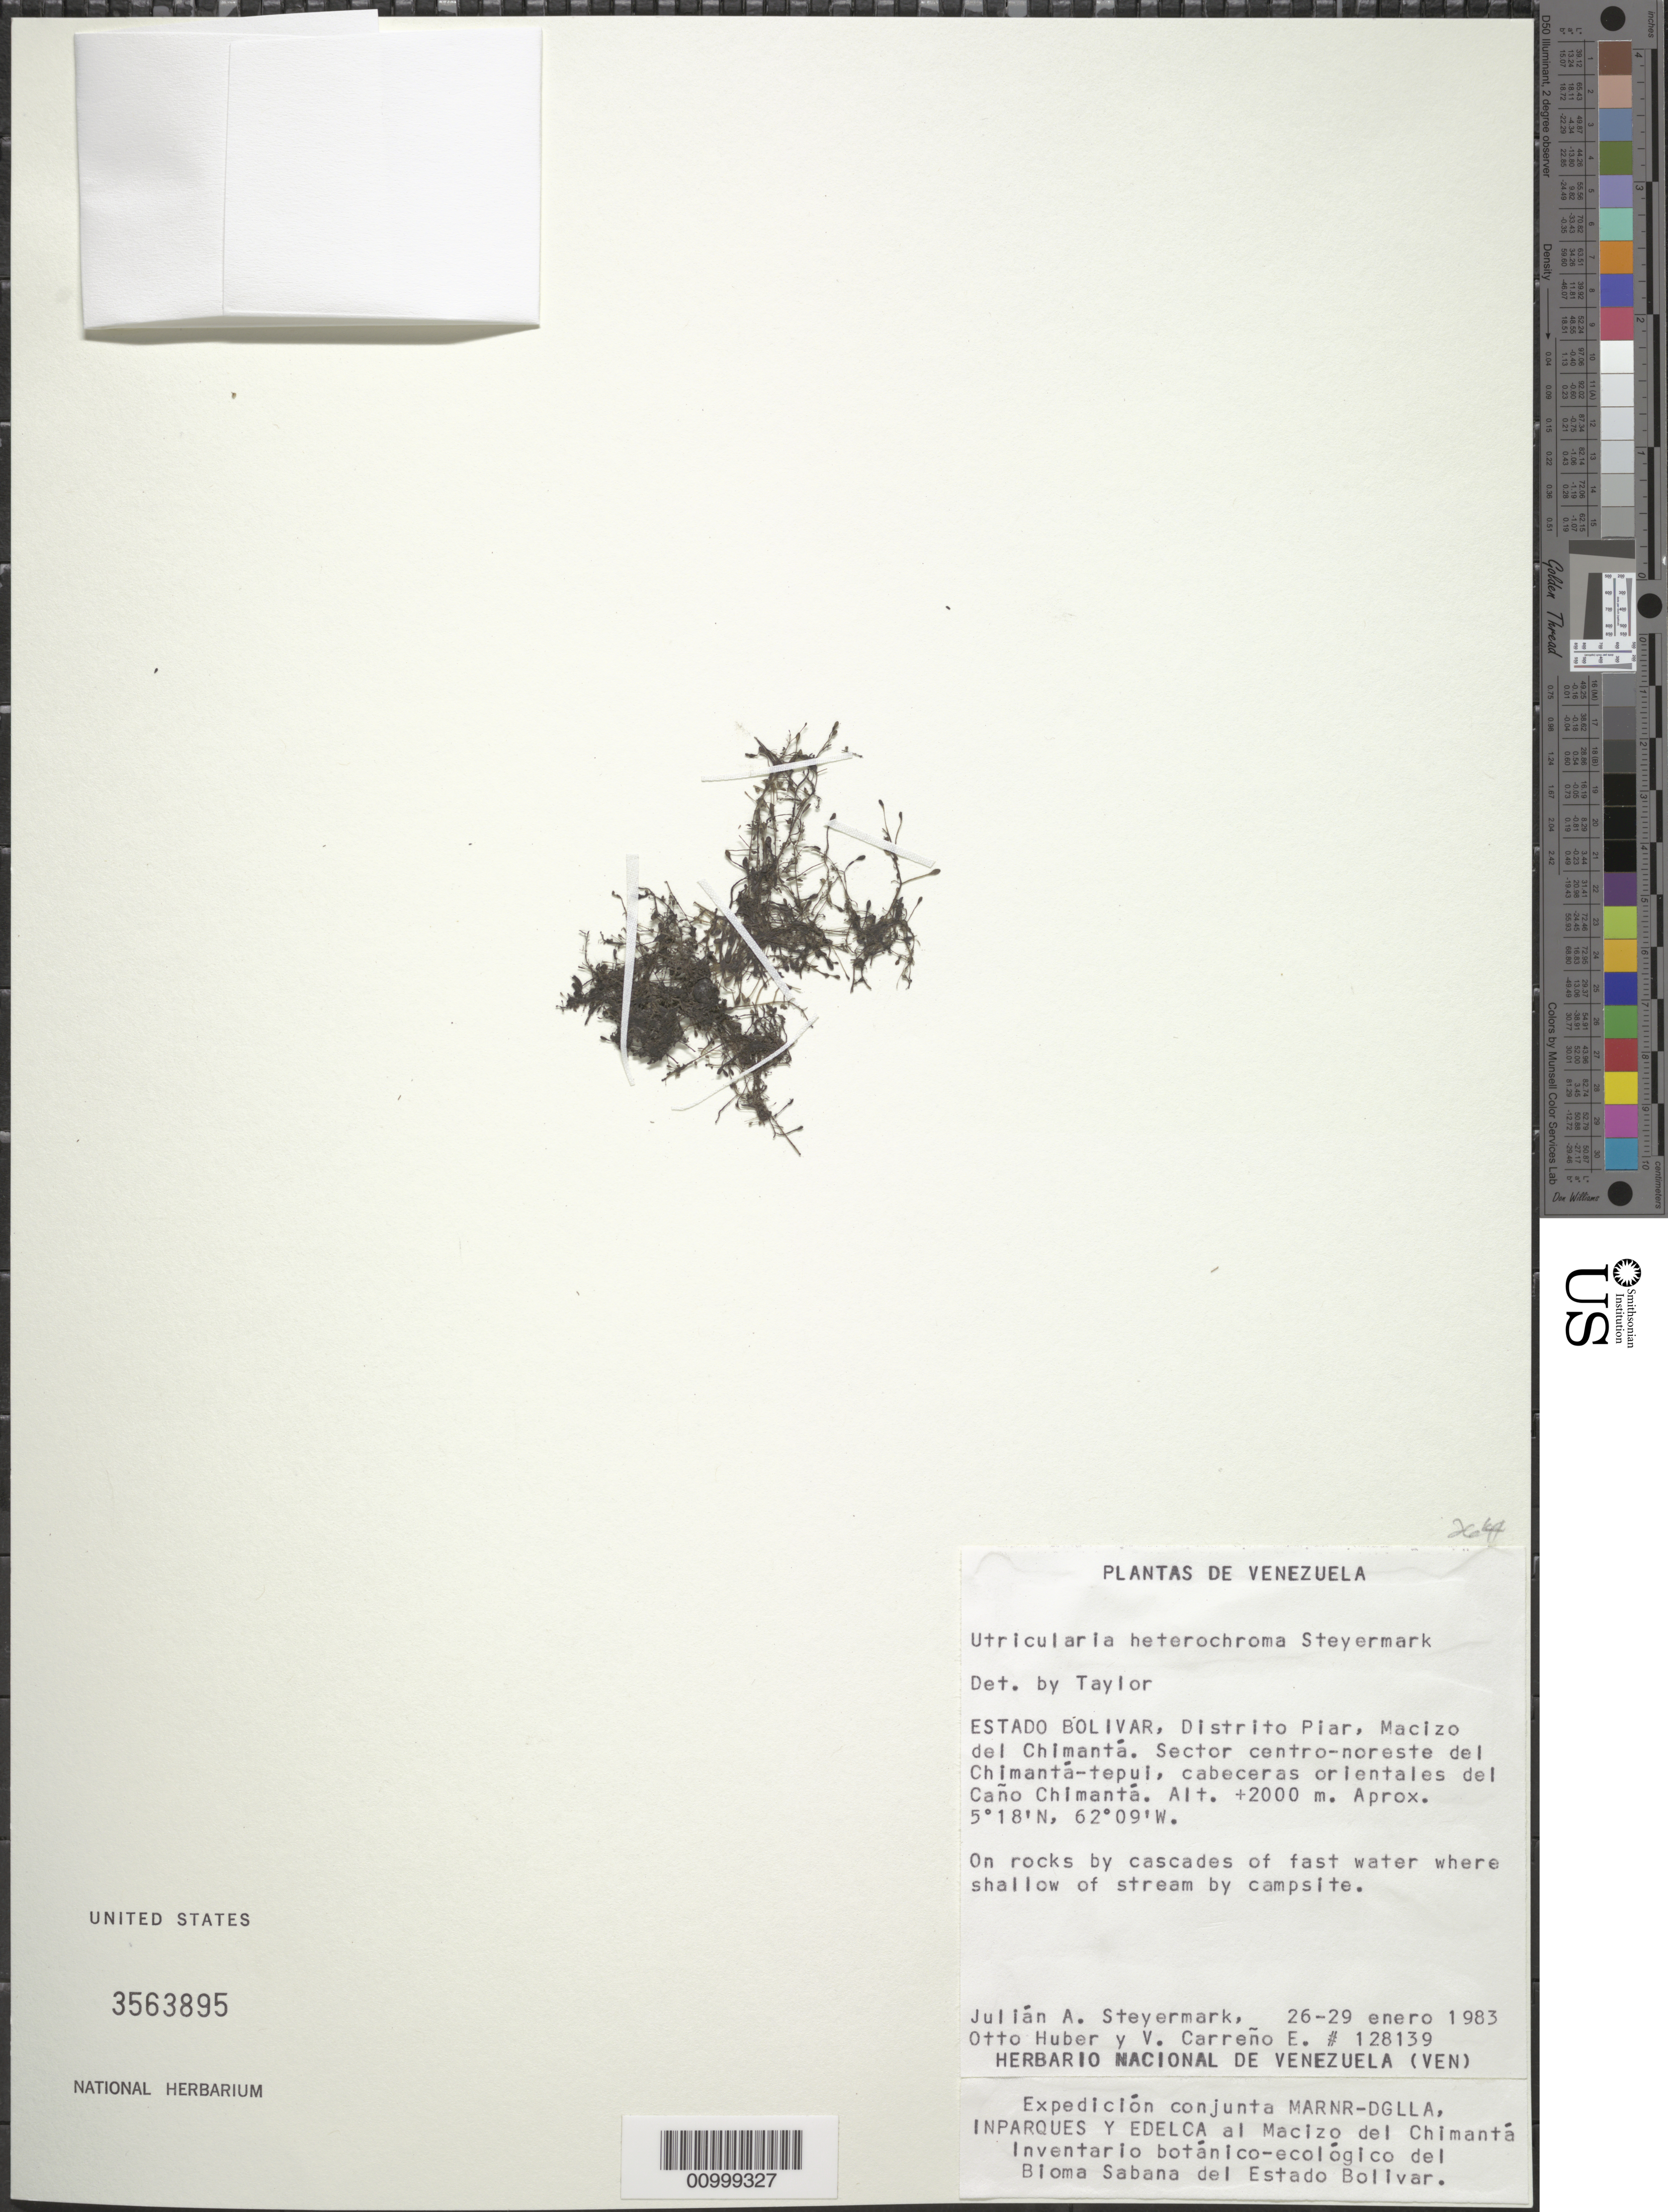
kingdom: Plantae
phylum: Tracheophyta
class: Magnoliopsida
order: Lamiales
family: Lentibulariaceae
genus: Utricularia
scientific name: Utricularia heterochroma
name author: Steyerm.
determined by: Taylor, --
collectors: J. Steyermark, O. Huber & V. Carreño E.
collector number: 128139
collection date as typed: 26-Jan-83 to 29-Jan-83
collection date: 1983-01-26/1983-01-29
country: Venezuela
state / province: Bolívar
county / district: Piar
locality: Macizo del Chimanta. Sector centro-noreste del Chimanta-tepul, cabeceras orientales del Cano Chimanta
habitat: On rocks by cascades of fast water where shallow of stream by campsite.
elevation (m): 2000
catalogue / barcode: US 3563895